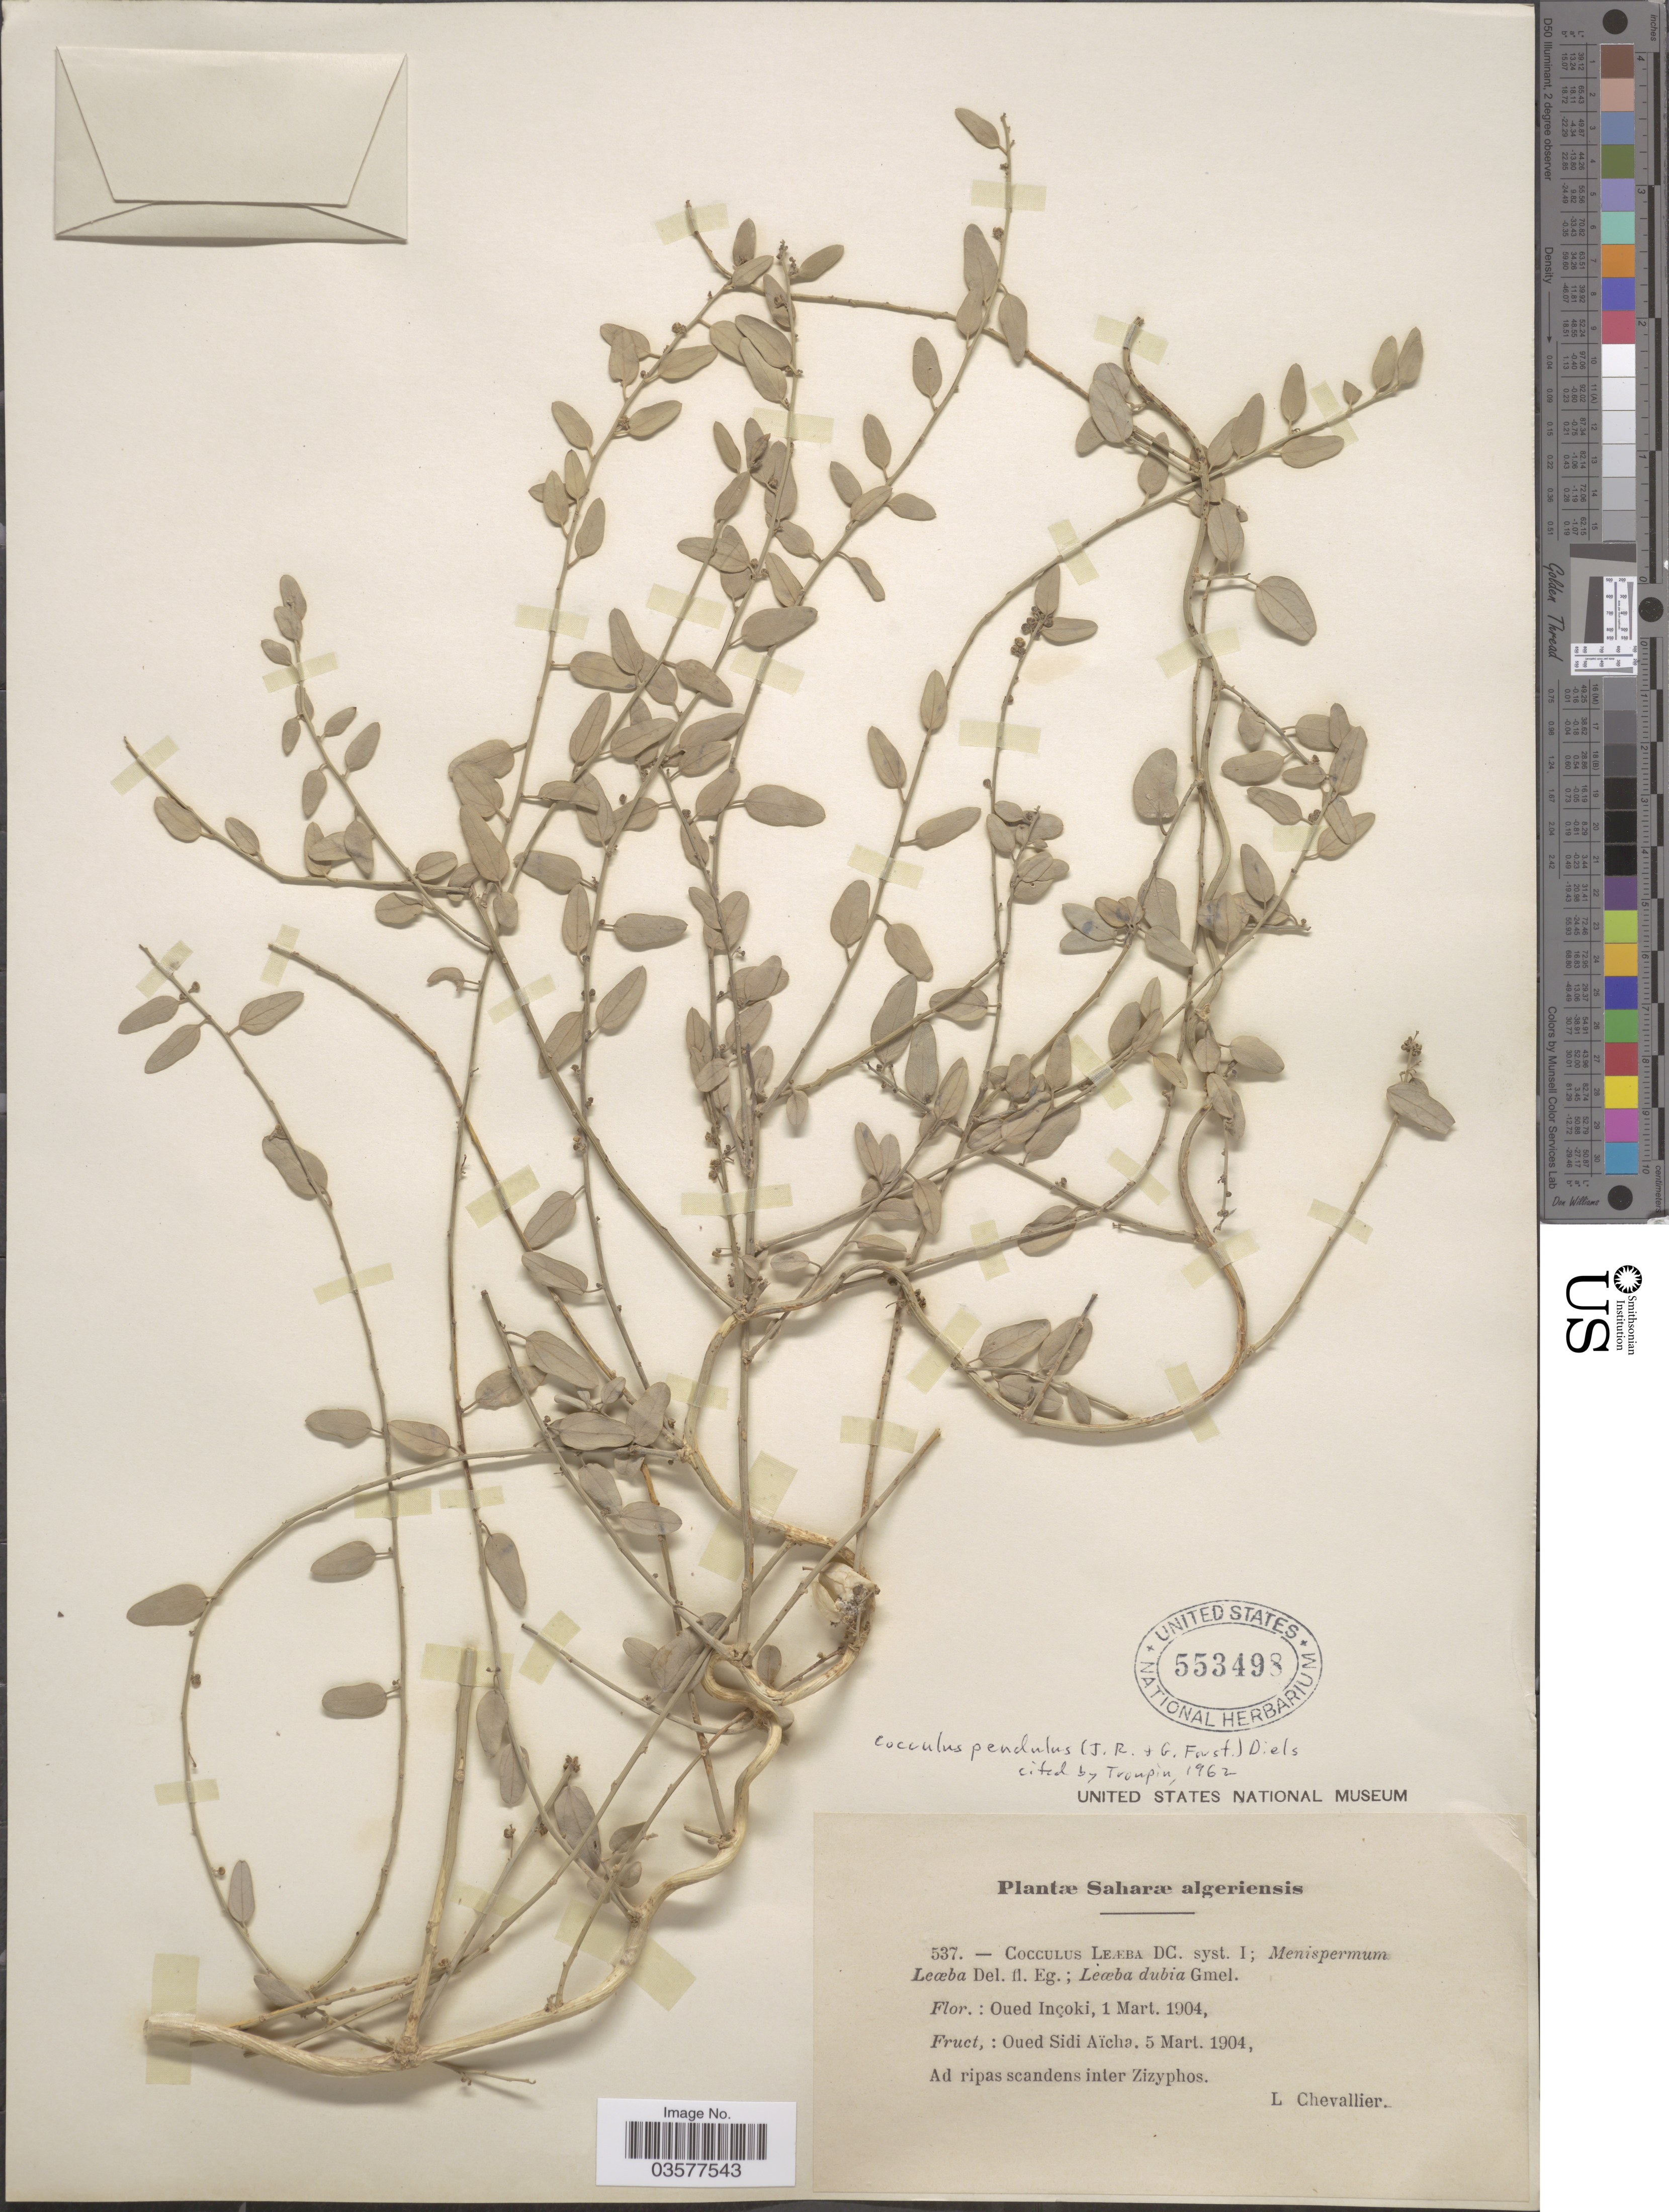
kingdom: Plantae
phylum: Tracheophyta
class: Magnoliopsida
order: Ranunculales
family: Menispermaceae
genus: Cocculus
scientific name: Cocculus pendulus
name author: (J.R. Forst. & G. Forst.) Diels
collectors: L. Chevallier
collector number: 537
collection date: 1904-03-01/1904-03-05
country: Algeria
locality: Saharæ algeriensis. Oued Inçoki. Oued Sidi Aïcha.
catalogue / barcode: US 553498